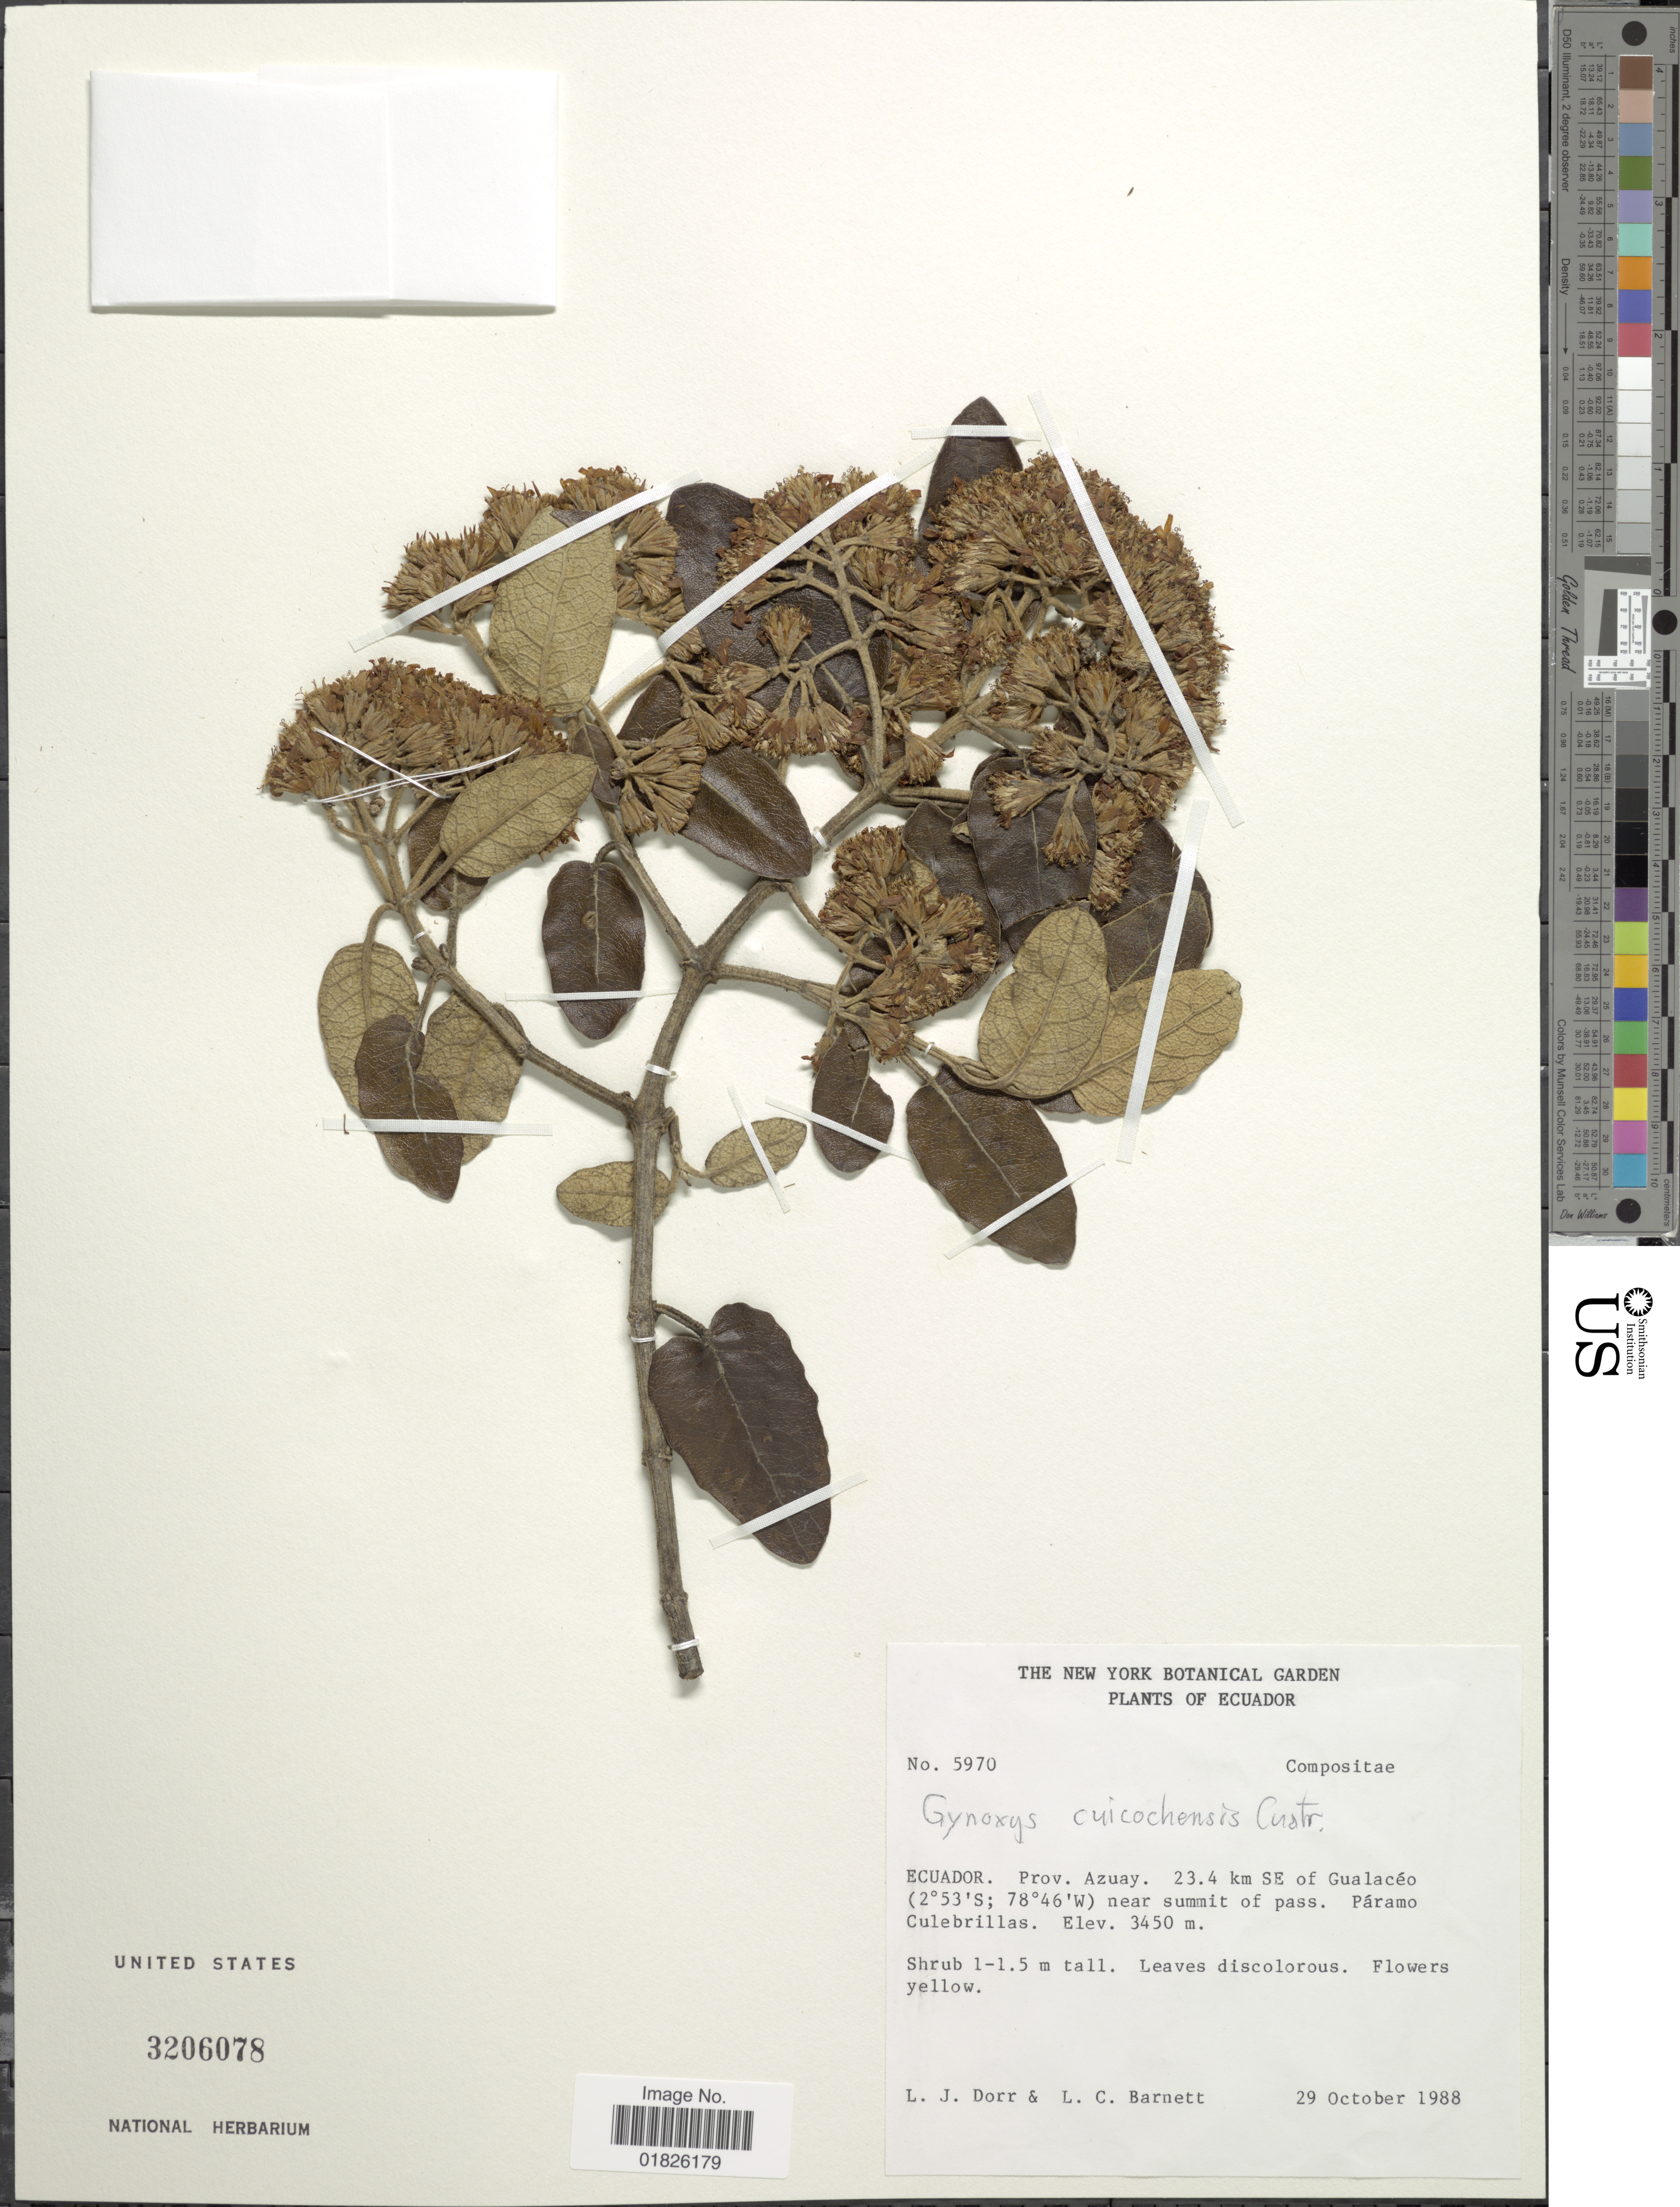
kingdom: Plantae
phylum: Tracheophyta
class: Magnoliopsida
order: Asterales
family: Asteraceae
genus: Gynoxys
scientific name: Gynoxys cuicochensis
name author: Cuatrec.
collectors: L. J. Dorr & L. C. Barnett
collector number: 5970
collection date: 1988-10-29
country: Ecuador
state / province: Azuay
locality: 23.4 km SE of Gualaceo near summit of pass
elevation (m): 3450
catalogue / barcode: US 3206078